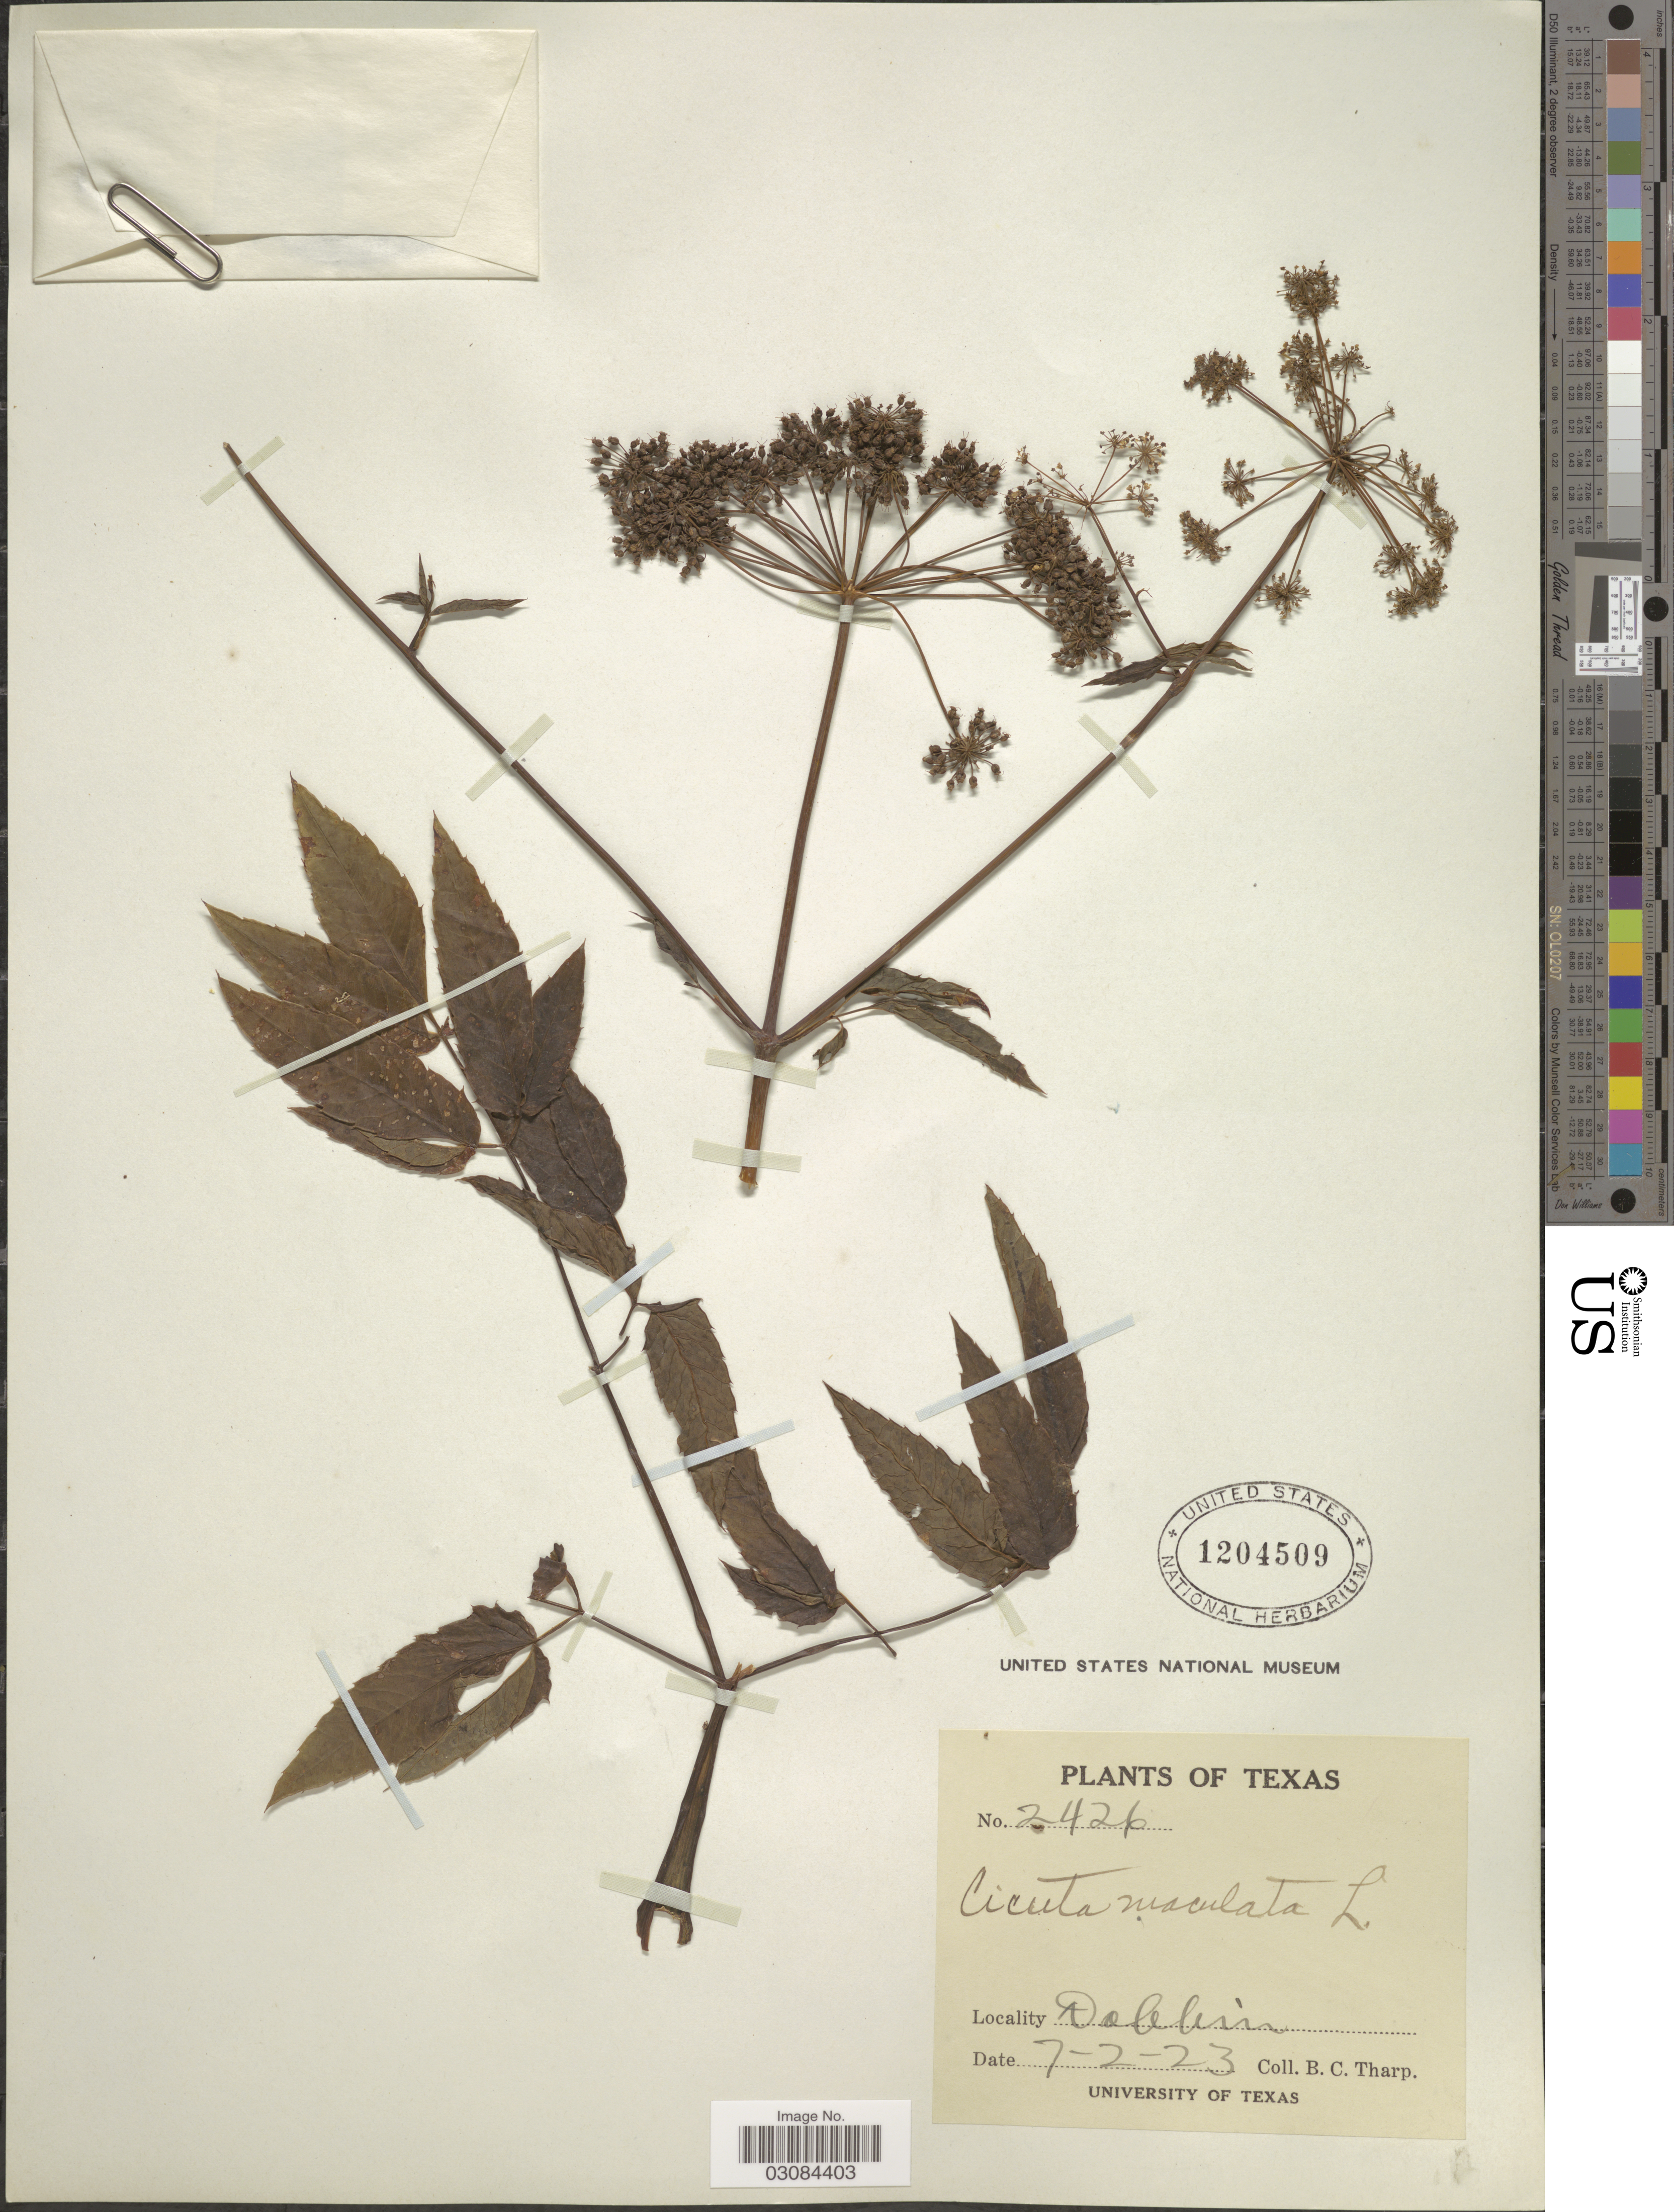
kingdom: Plantae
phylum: Tracheophyta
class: Magnoliopsida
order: Apiales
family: Apiaceae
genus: Cicuta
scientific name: Cicuta maculata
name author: L.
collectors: B. C. Tharp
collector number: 2426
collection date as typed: Transcribed d/m/y: 2/7/23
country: United States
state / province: Texas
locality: Doblin.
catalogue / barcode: US 1204509